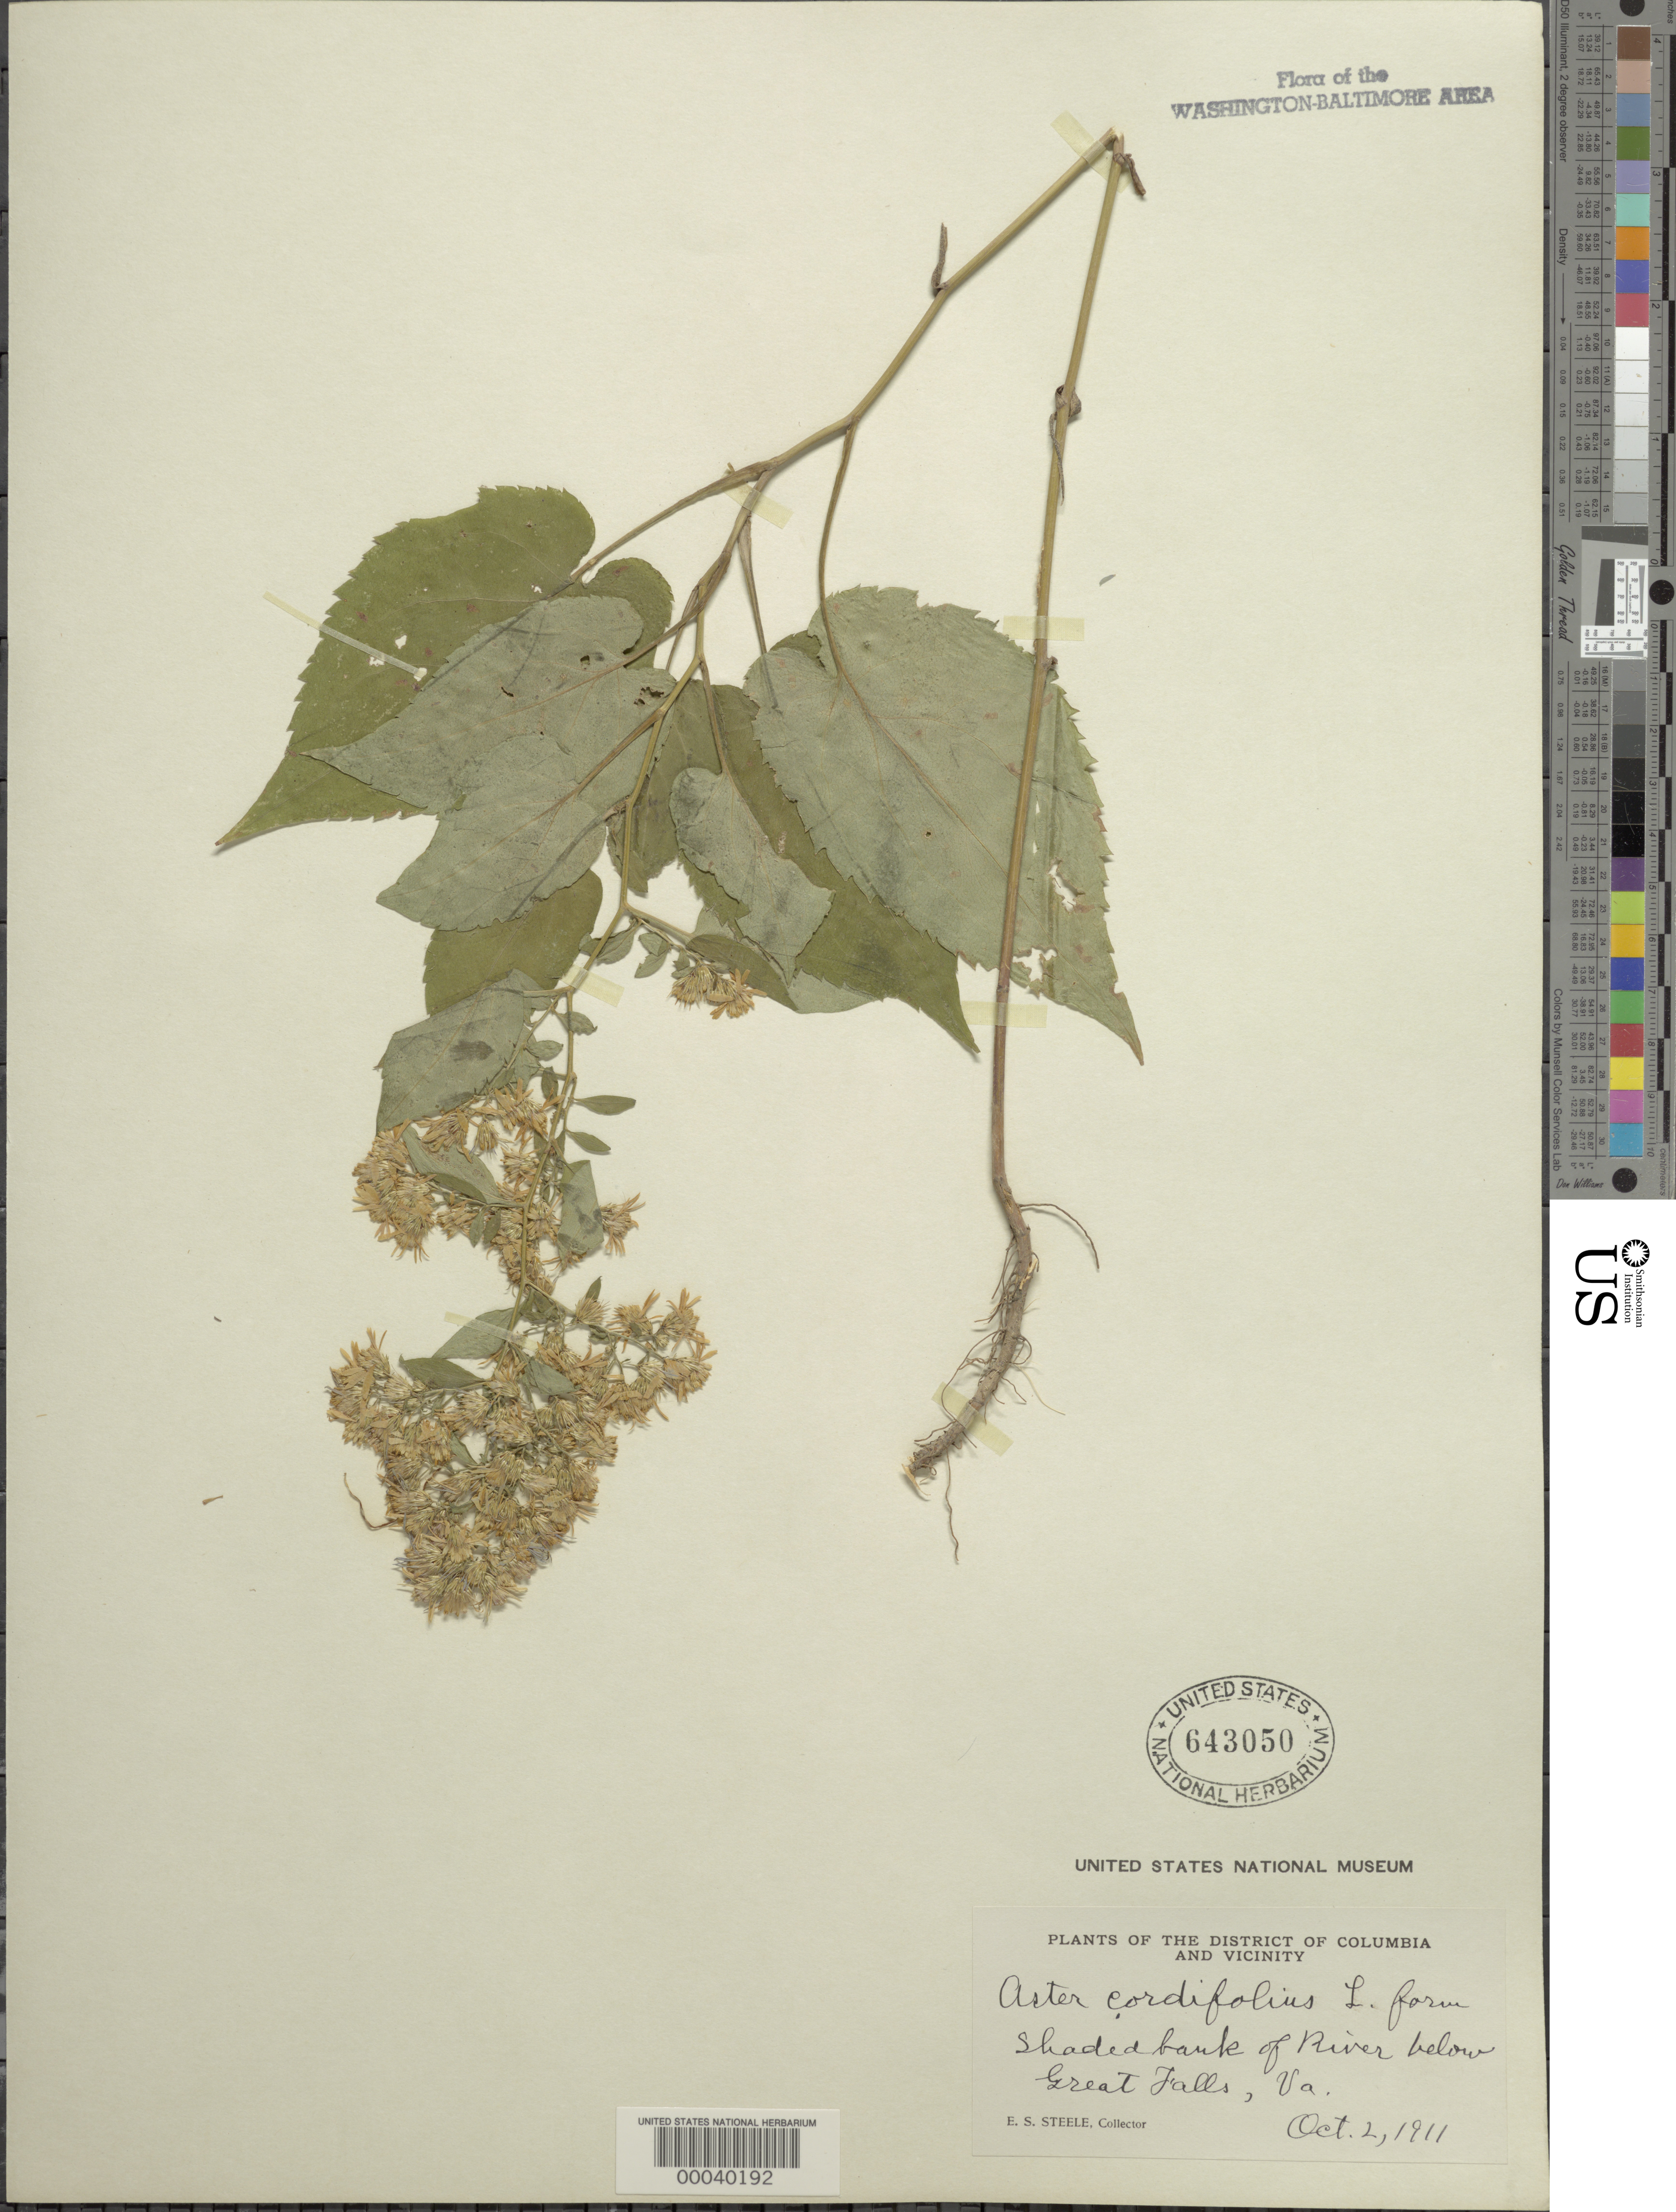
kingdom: Plantae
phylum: Tracheophyta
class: Magnoliopsida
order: Asterales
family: Asteraceae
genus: Symphyotrichum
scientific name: Symphyotrichum cordifolium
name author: (L.) G.L. Nesom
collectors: E. Steele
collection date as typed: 02 Oct 1911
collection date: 1911-10-02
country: United States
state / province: Virginia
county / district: Fairfax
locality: Below Great Falls C. & O. Canal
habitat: Shaded banks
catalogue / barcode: US 643050